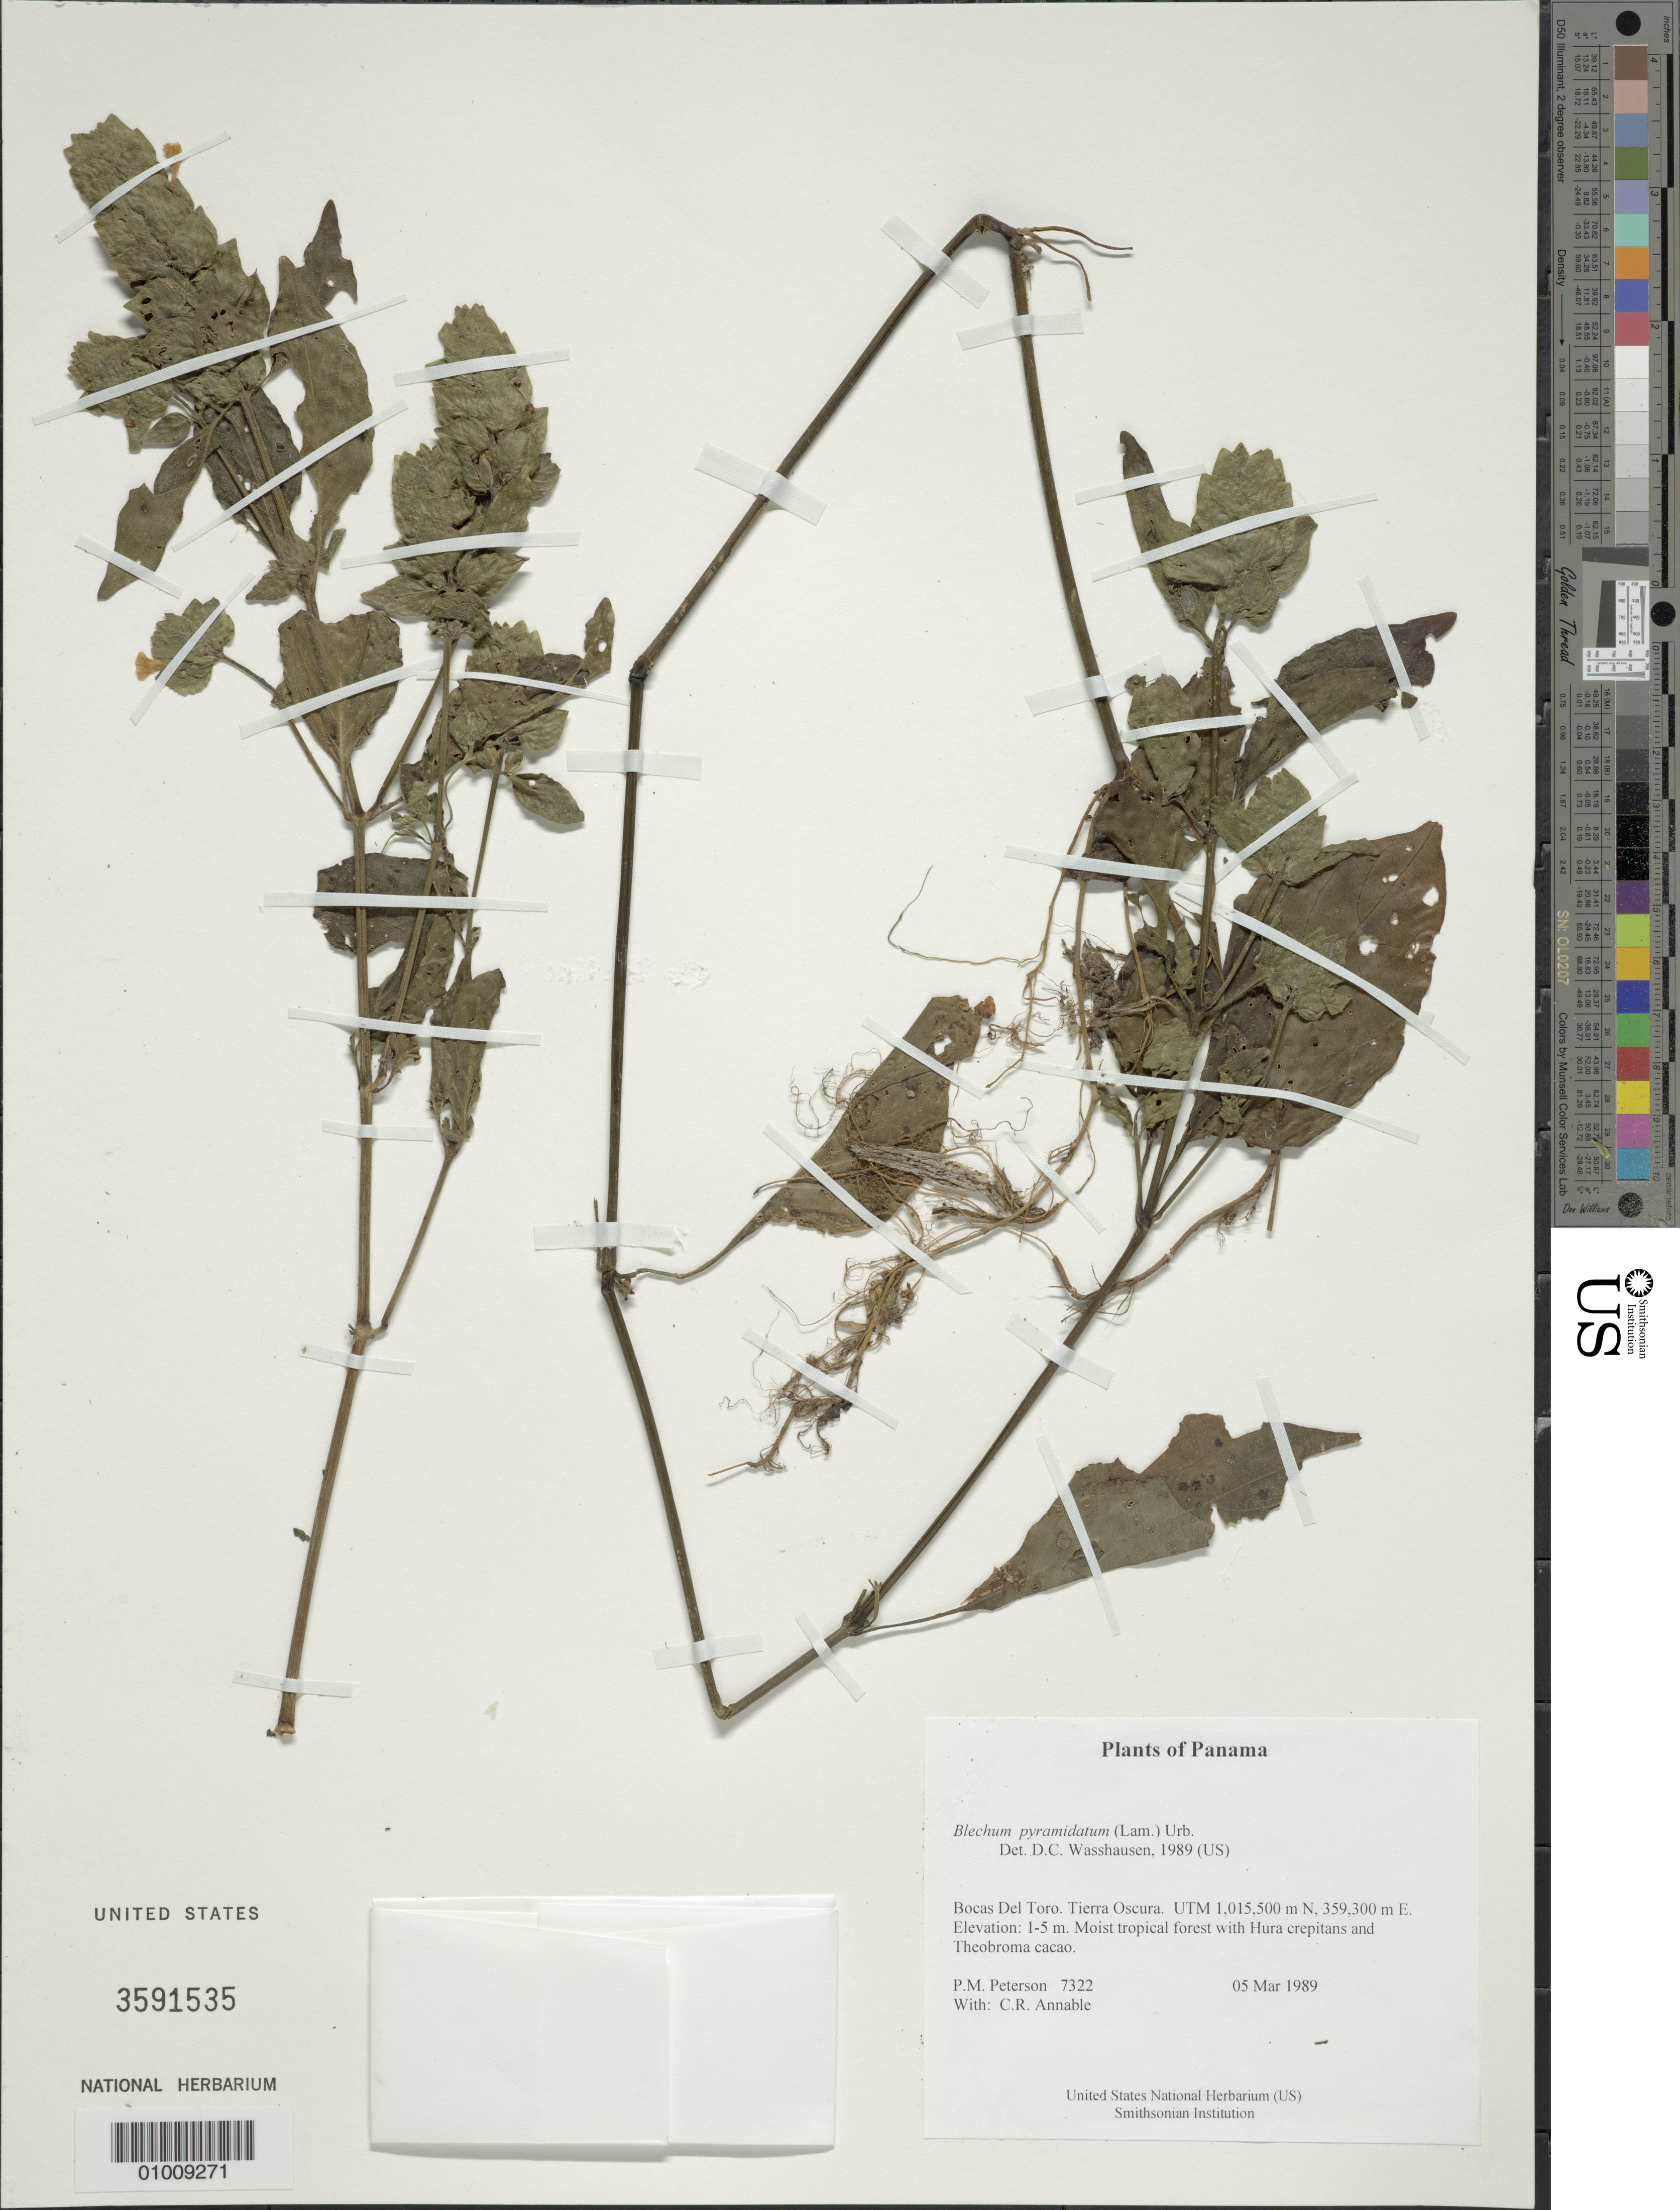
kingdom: Plantae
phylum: Tracheophyta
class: Magnoliopsida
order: Lamiales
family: Acanthaceae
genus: Blechum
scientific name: Blechum pyramidatum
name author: (Lam.) Urb.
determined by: Wasshausen, Dieter C., (BOT), Smithsonian Institution - National Museum of Natural History (UNITED STATES)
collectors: P. M. Peterson & C. R. Annable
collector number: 07322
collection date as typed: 05 Mar 1989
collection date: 1989-03-05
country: Panama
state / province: Bocas del Toro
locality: Tierra Oscura. UTM 1,015,500 m N, 359,300 m E.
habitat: Moist tropical forest with Hura crepitans and Theobroma cacao.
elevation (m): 1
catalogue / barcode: US 391535